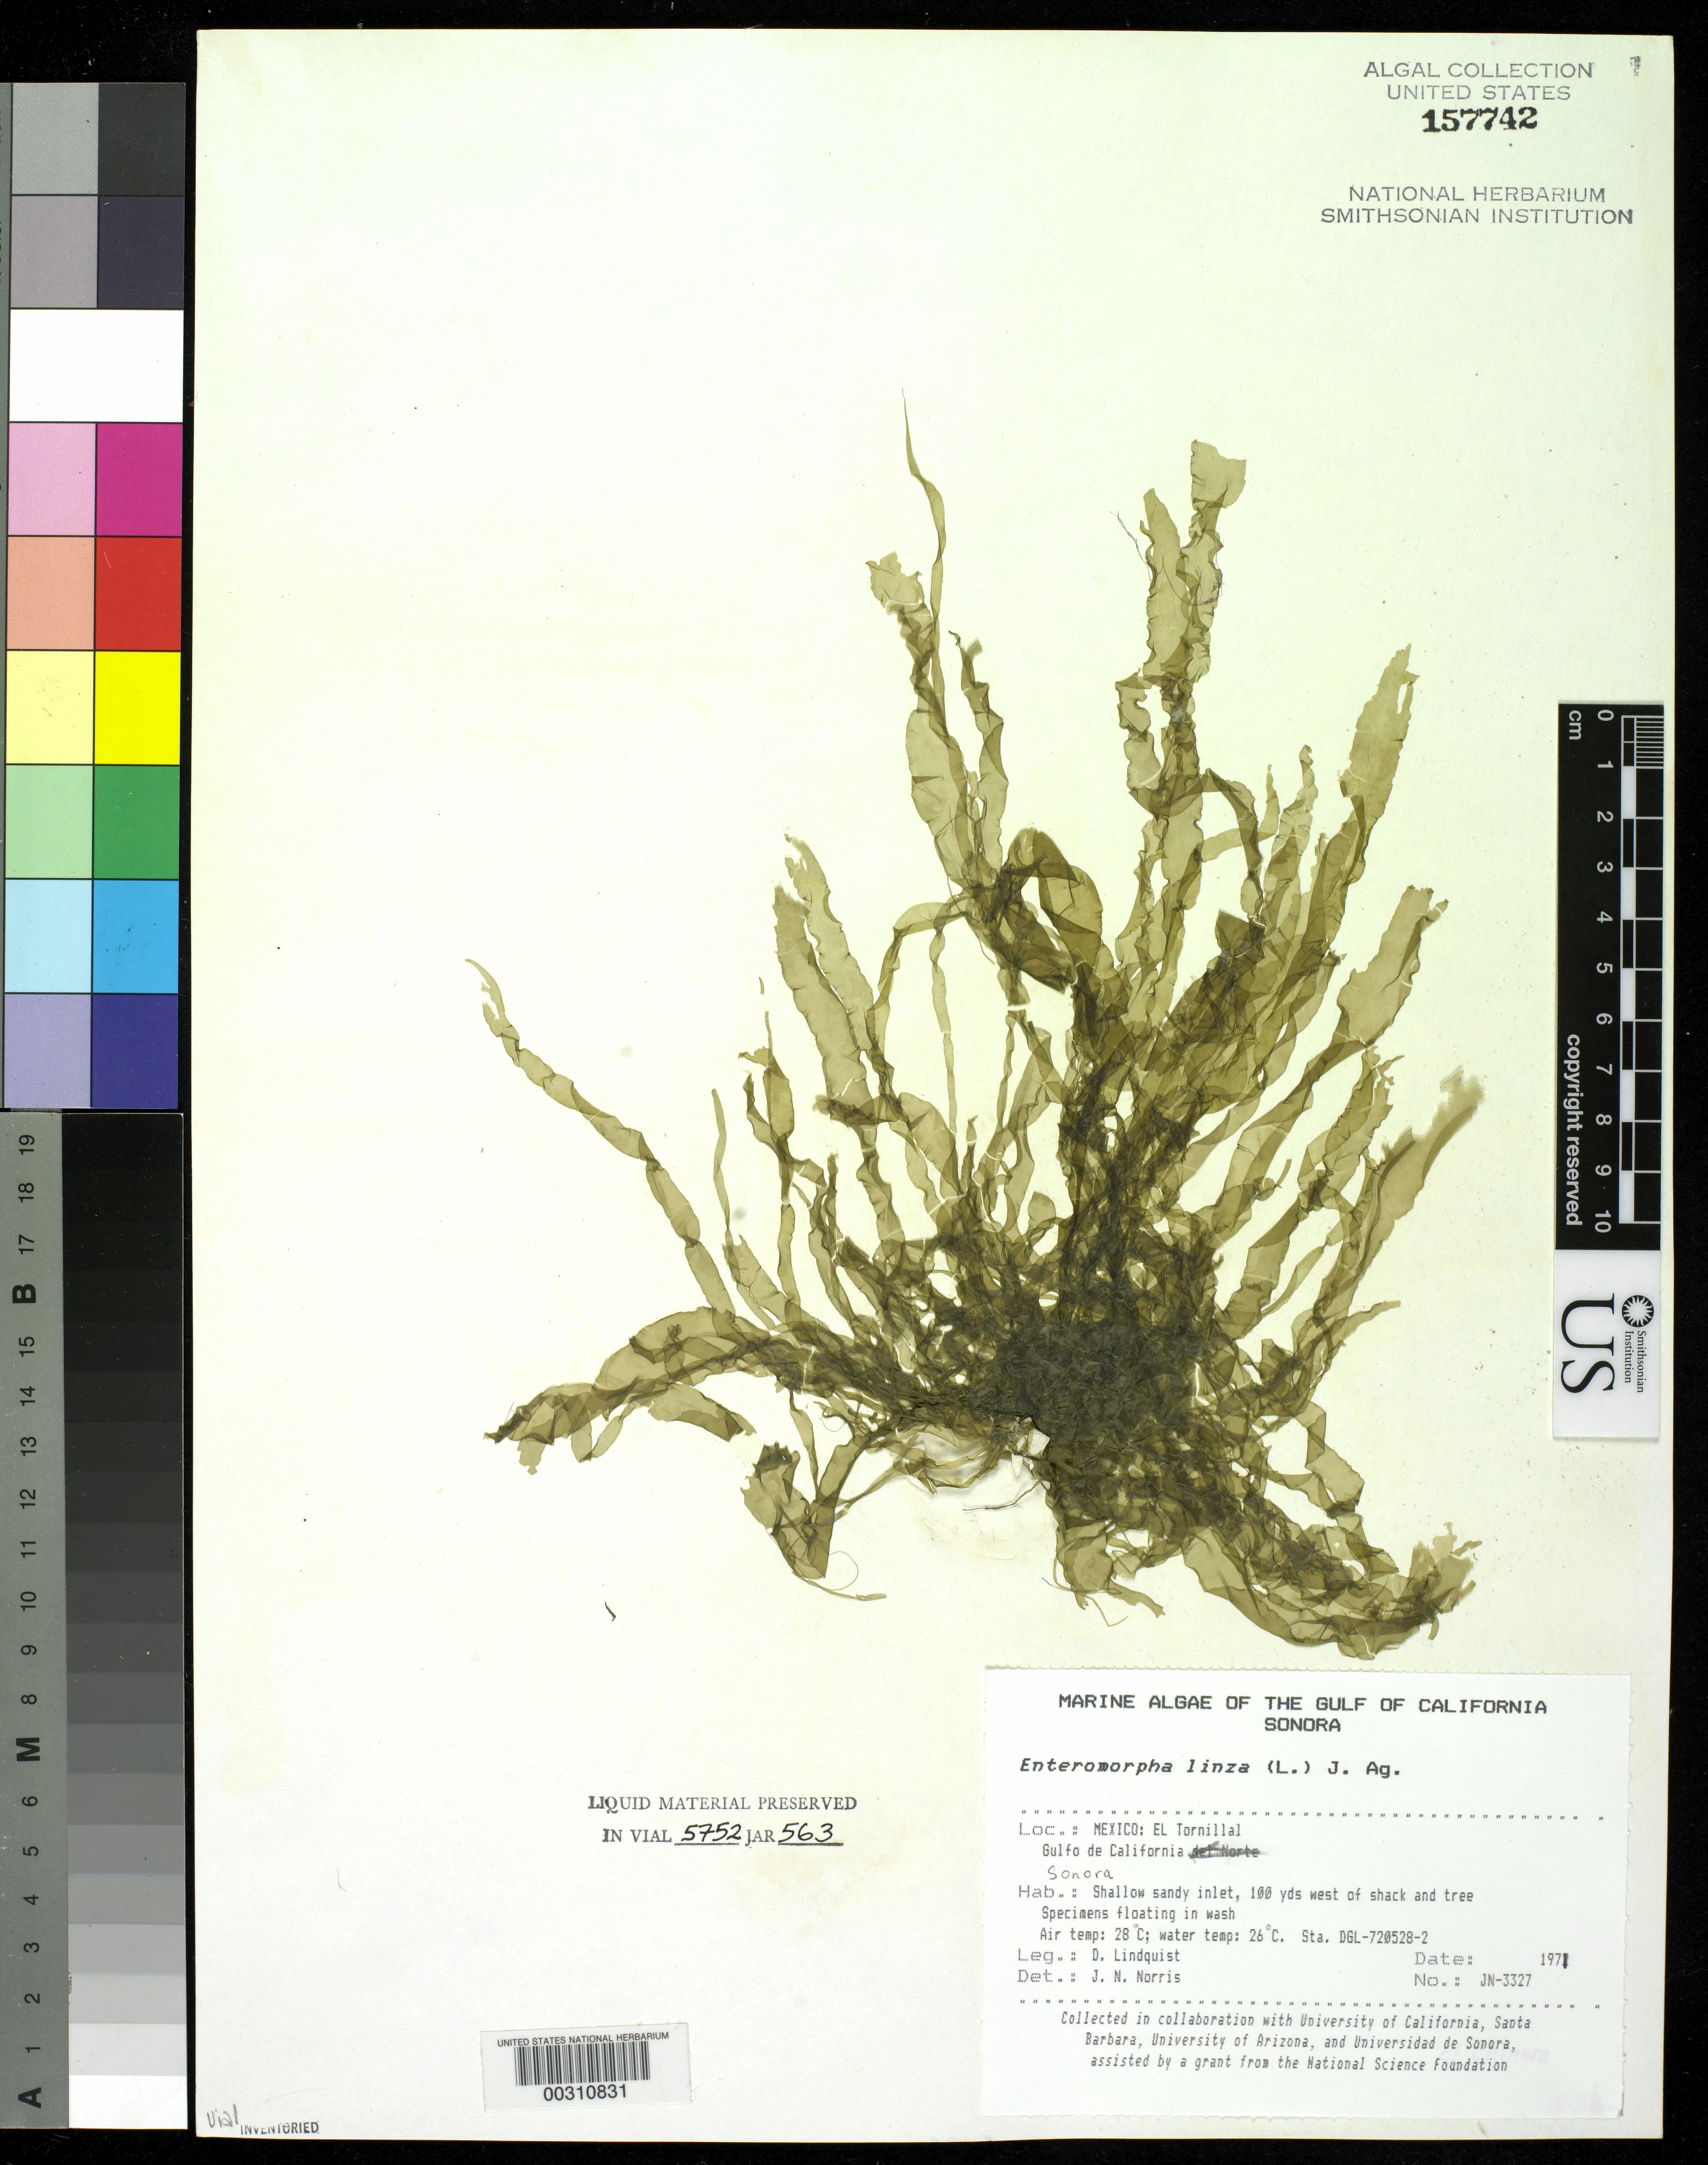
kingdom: Plantae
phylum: Chlorophyta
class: Ulvophyceae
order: Ulvales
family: Ulvaceae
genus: Ulva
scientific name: Ulva linza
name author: L.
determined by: Algae name updating Project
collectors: D. Lindquist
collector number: Jn-3327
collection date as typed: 1971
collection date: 1971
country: Mexico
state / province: Sonora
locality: El Tornillal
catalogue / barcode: US 157742